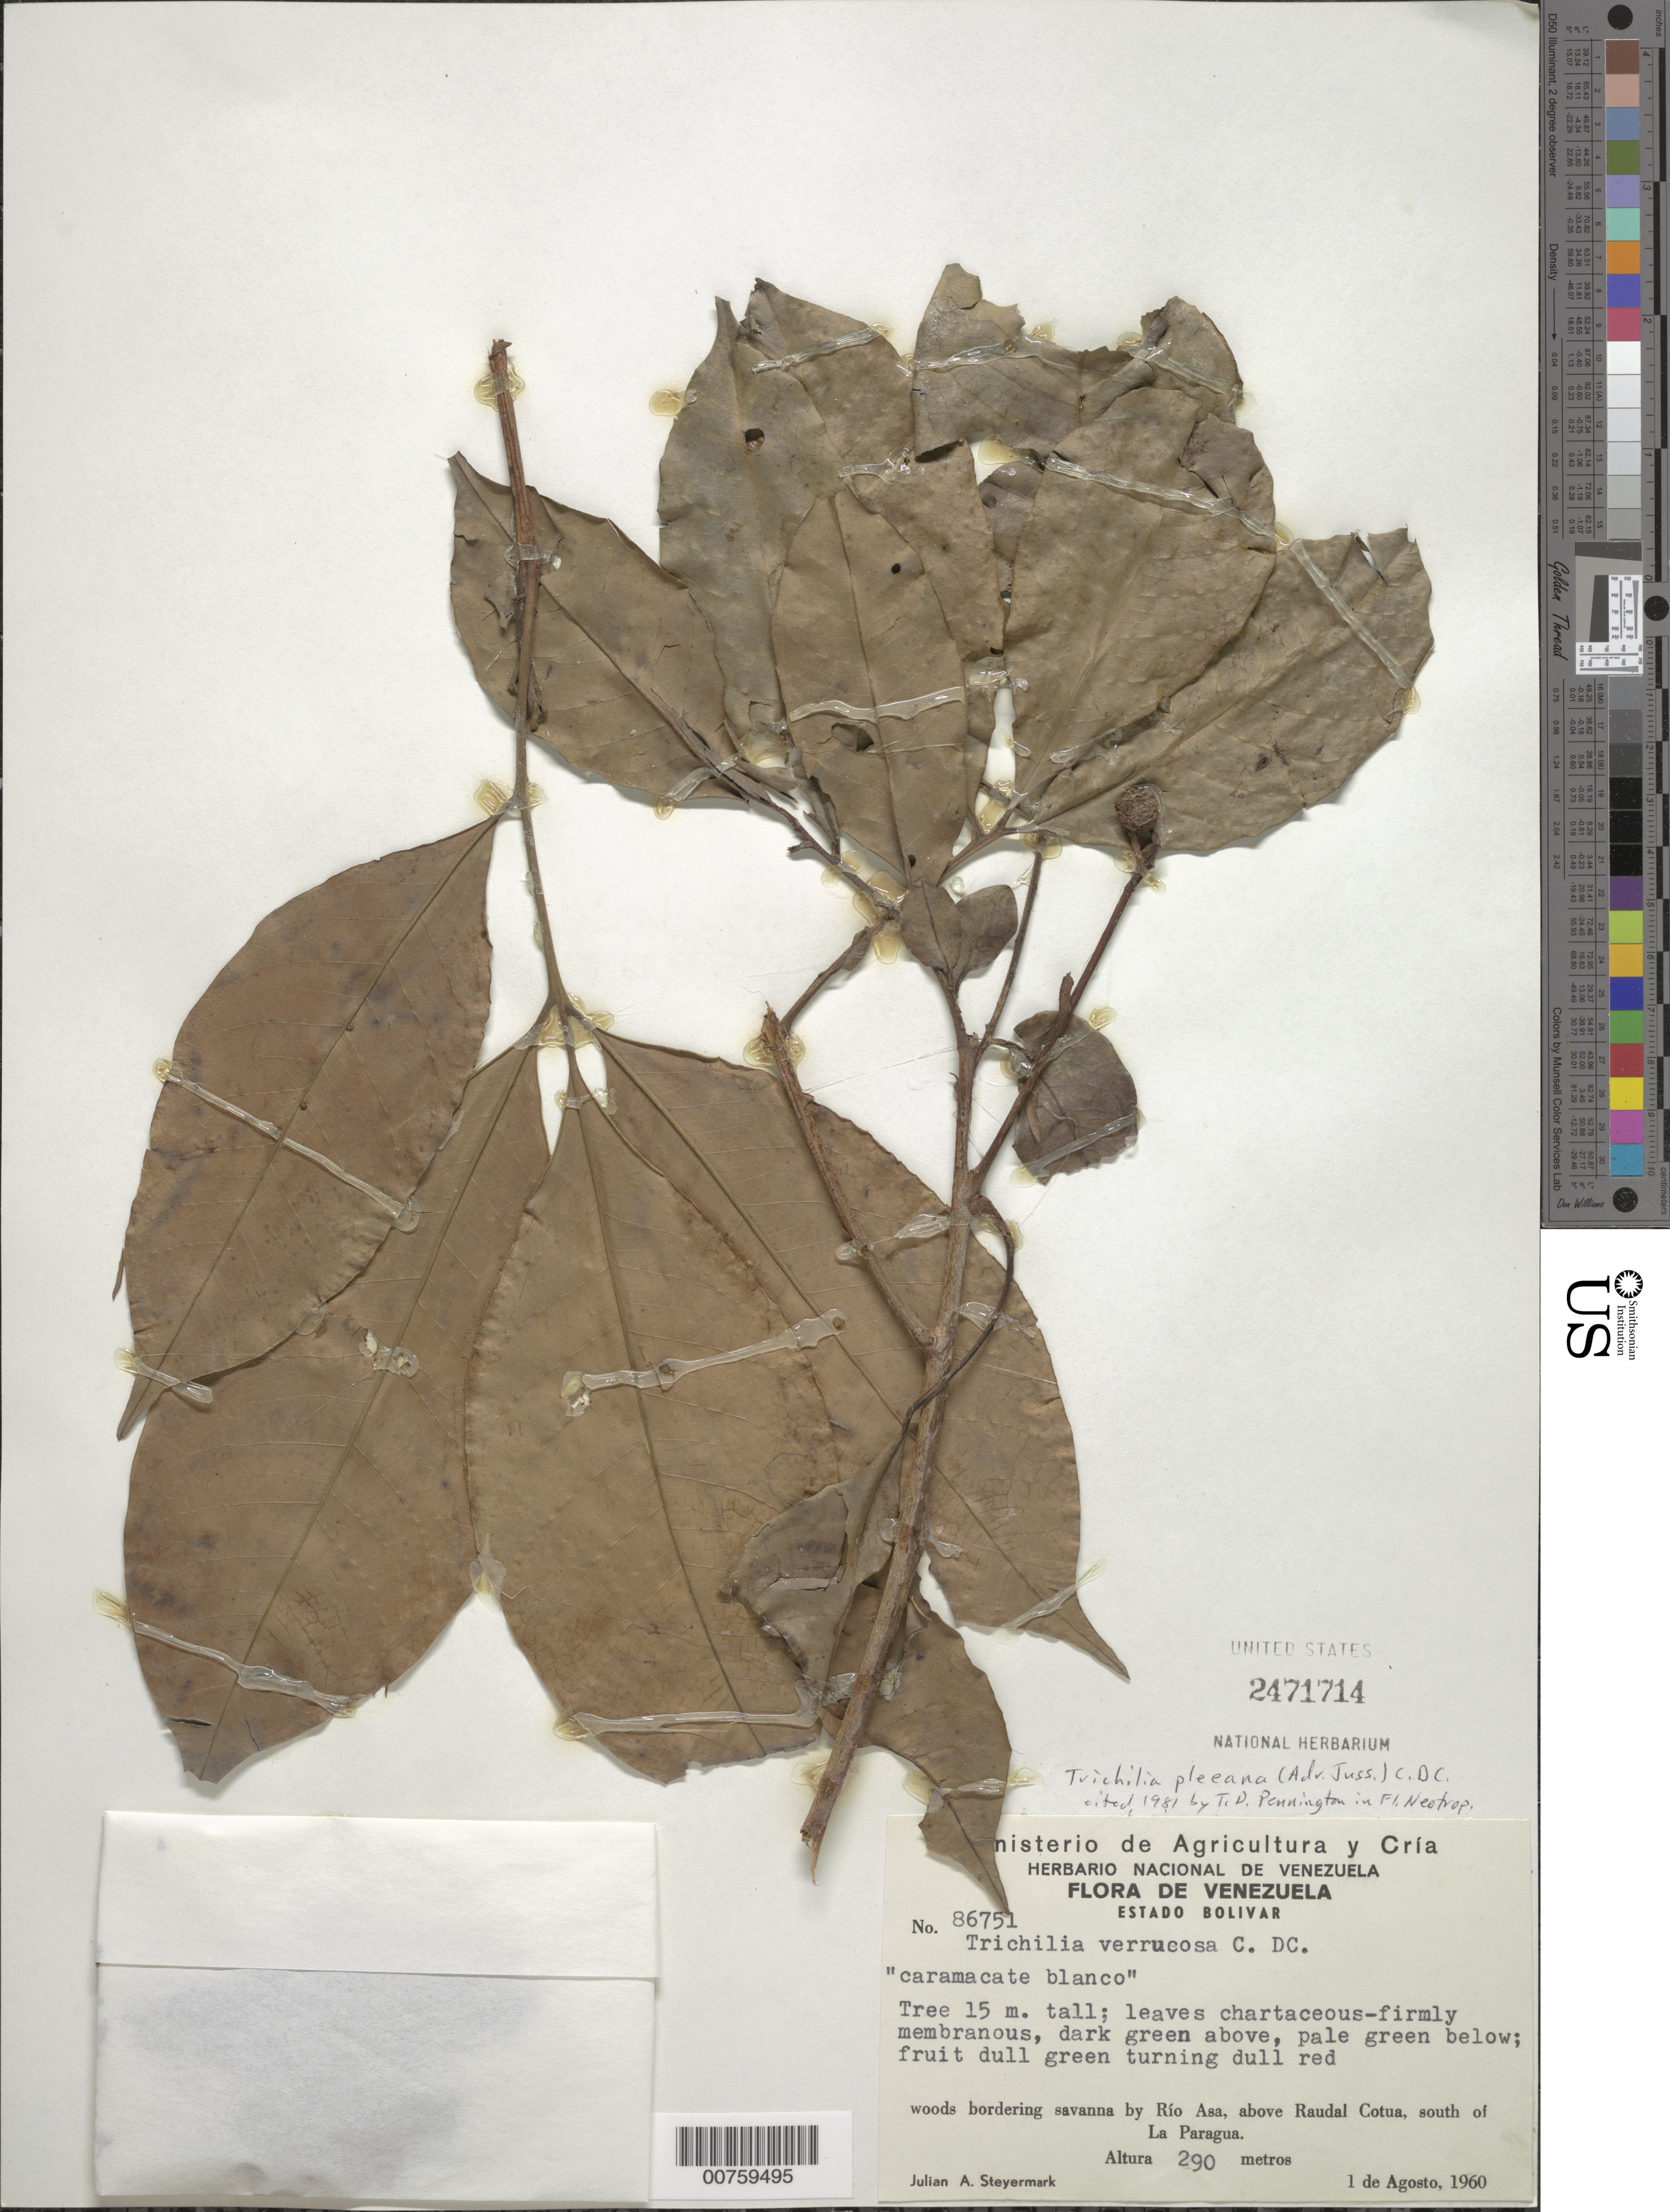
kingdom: Plantae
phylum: Tracheophyta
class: Magnoliopsida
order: Sapindales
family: Meliaceae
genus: Trichilia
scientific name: Trichilia pleeana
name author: (A. Juss.) C. DC.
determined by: Pennington, T. D., (K)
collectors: J. Steyermark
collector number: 86751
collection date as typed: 1-Aug-60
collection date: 1960-08-01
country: Venezuela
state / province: Bolívar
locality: Río Asa, above Raudal Cotua, S of La Paragua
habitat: Woods bordering savanna by rio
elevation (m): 290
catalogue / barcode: US 2471714